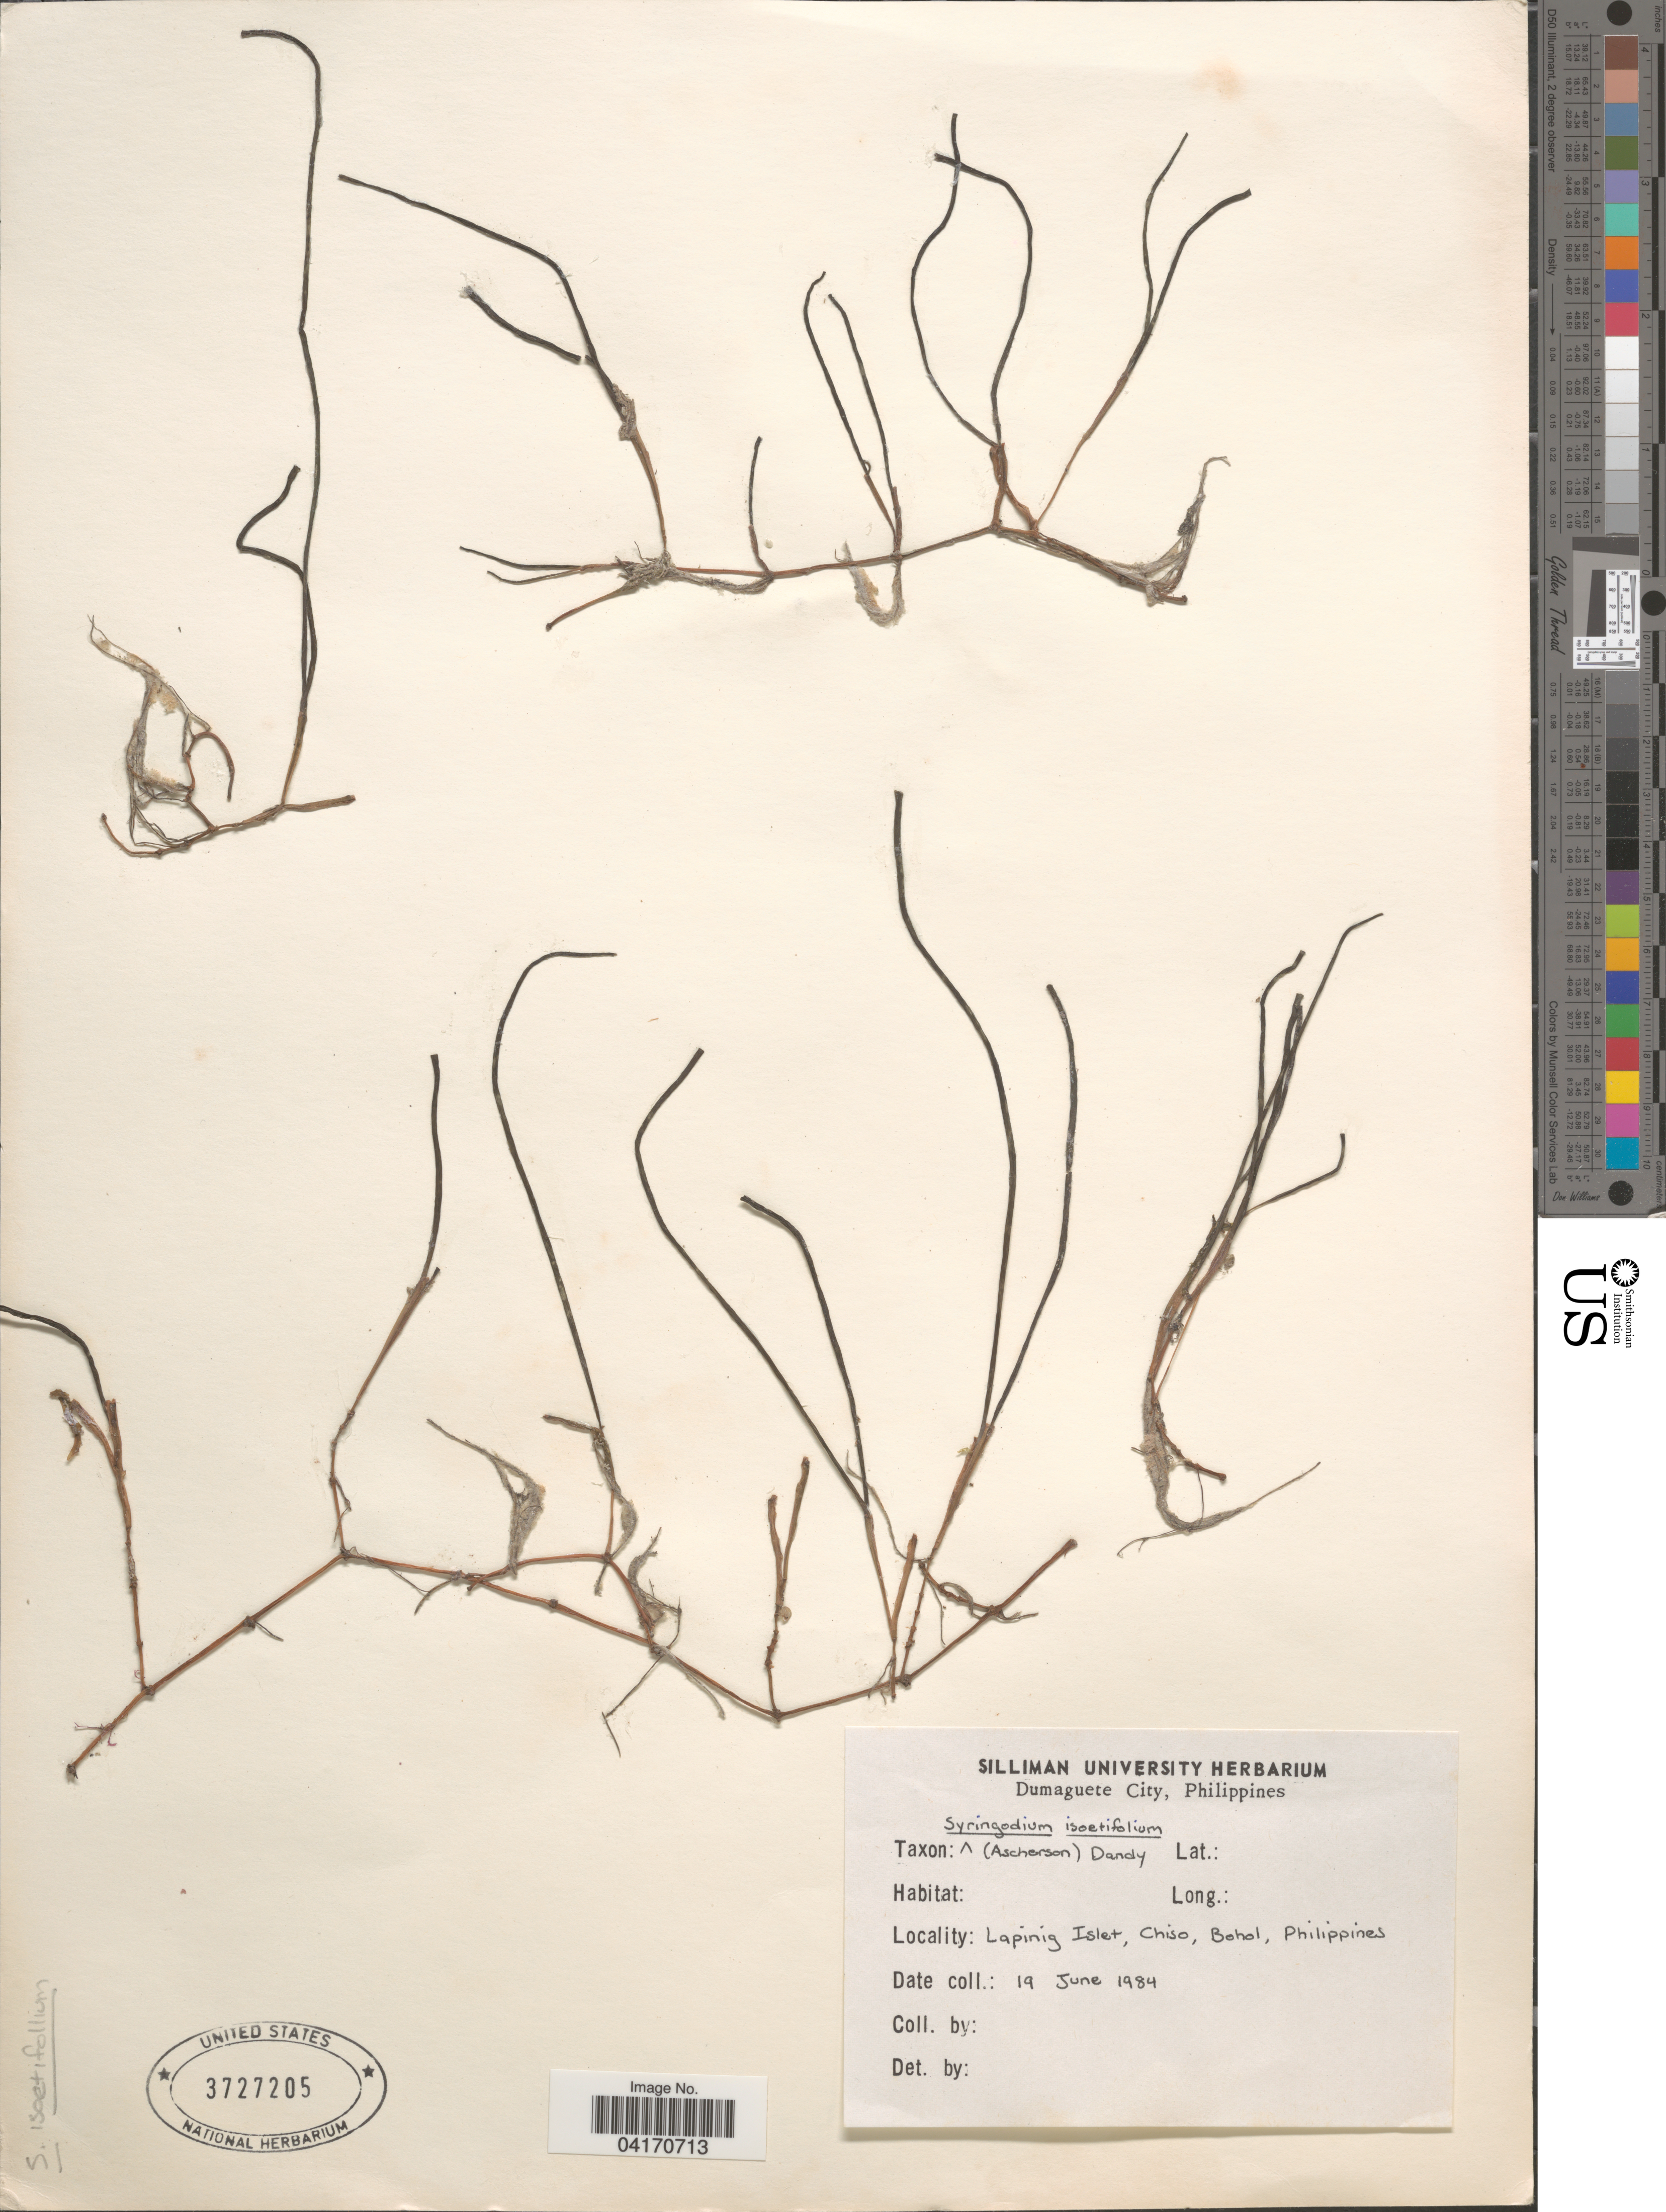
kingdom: Plantae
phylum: Tracheophyta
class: Liliopsida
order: Alismatales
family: Cymodoceaceae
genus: Syringodium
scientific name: Syringodium isoetifolium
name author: (Asch.) Dandy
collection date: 1984-06-19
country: Philippines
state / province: Central Visayas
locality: Lapinig Islet, Chiso, Bohol.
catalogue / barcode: US 3727205